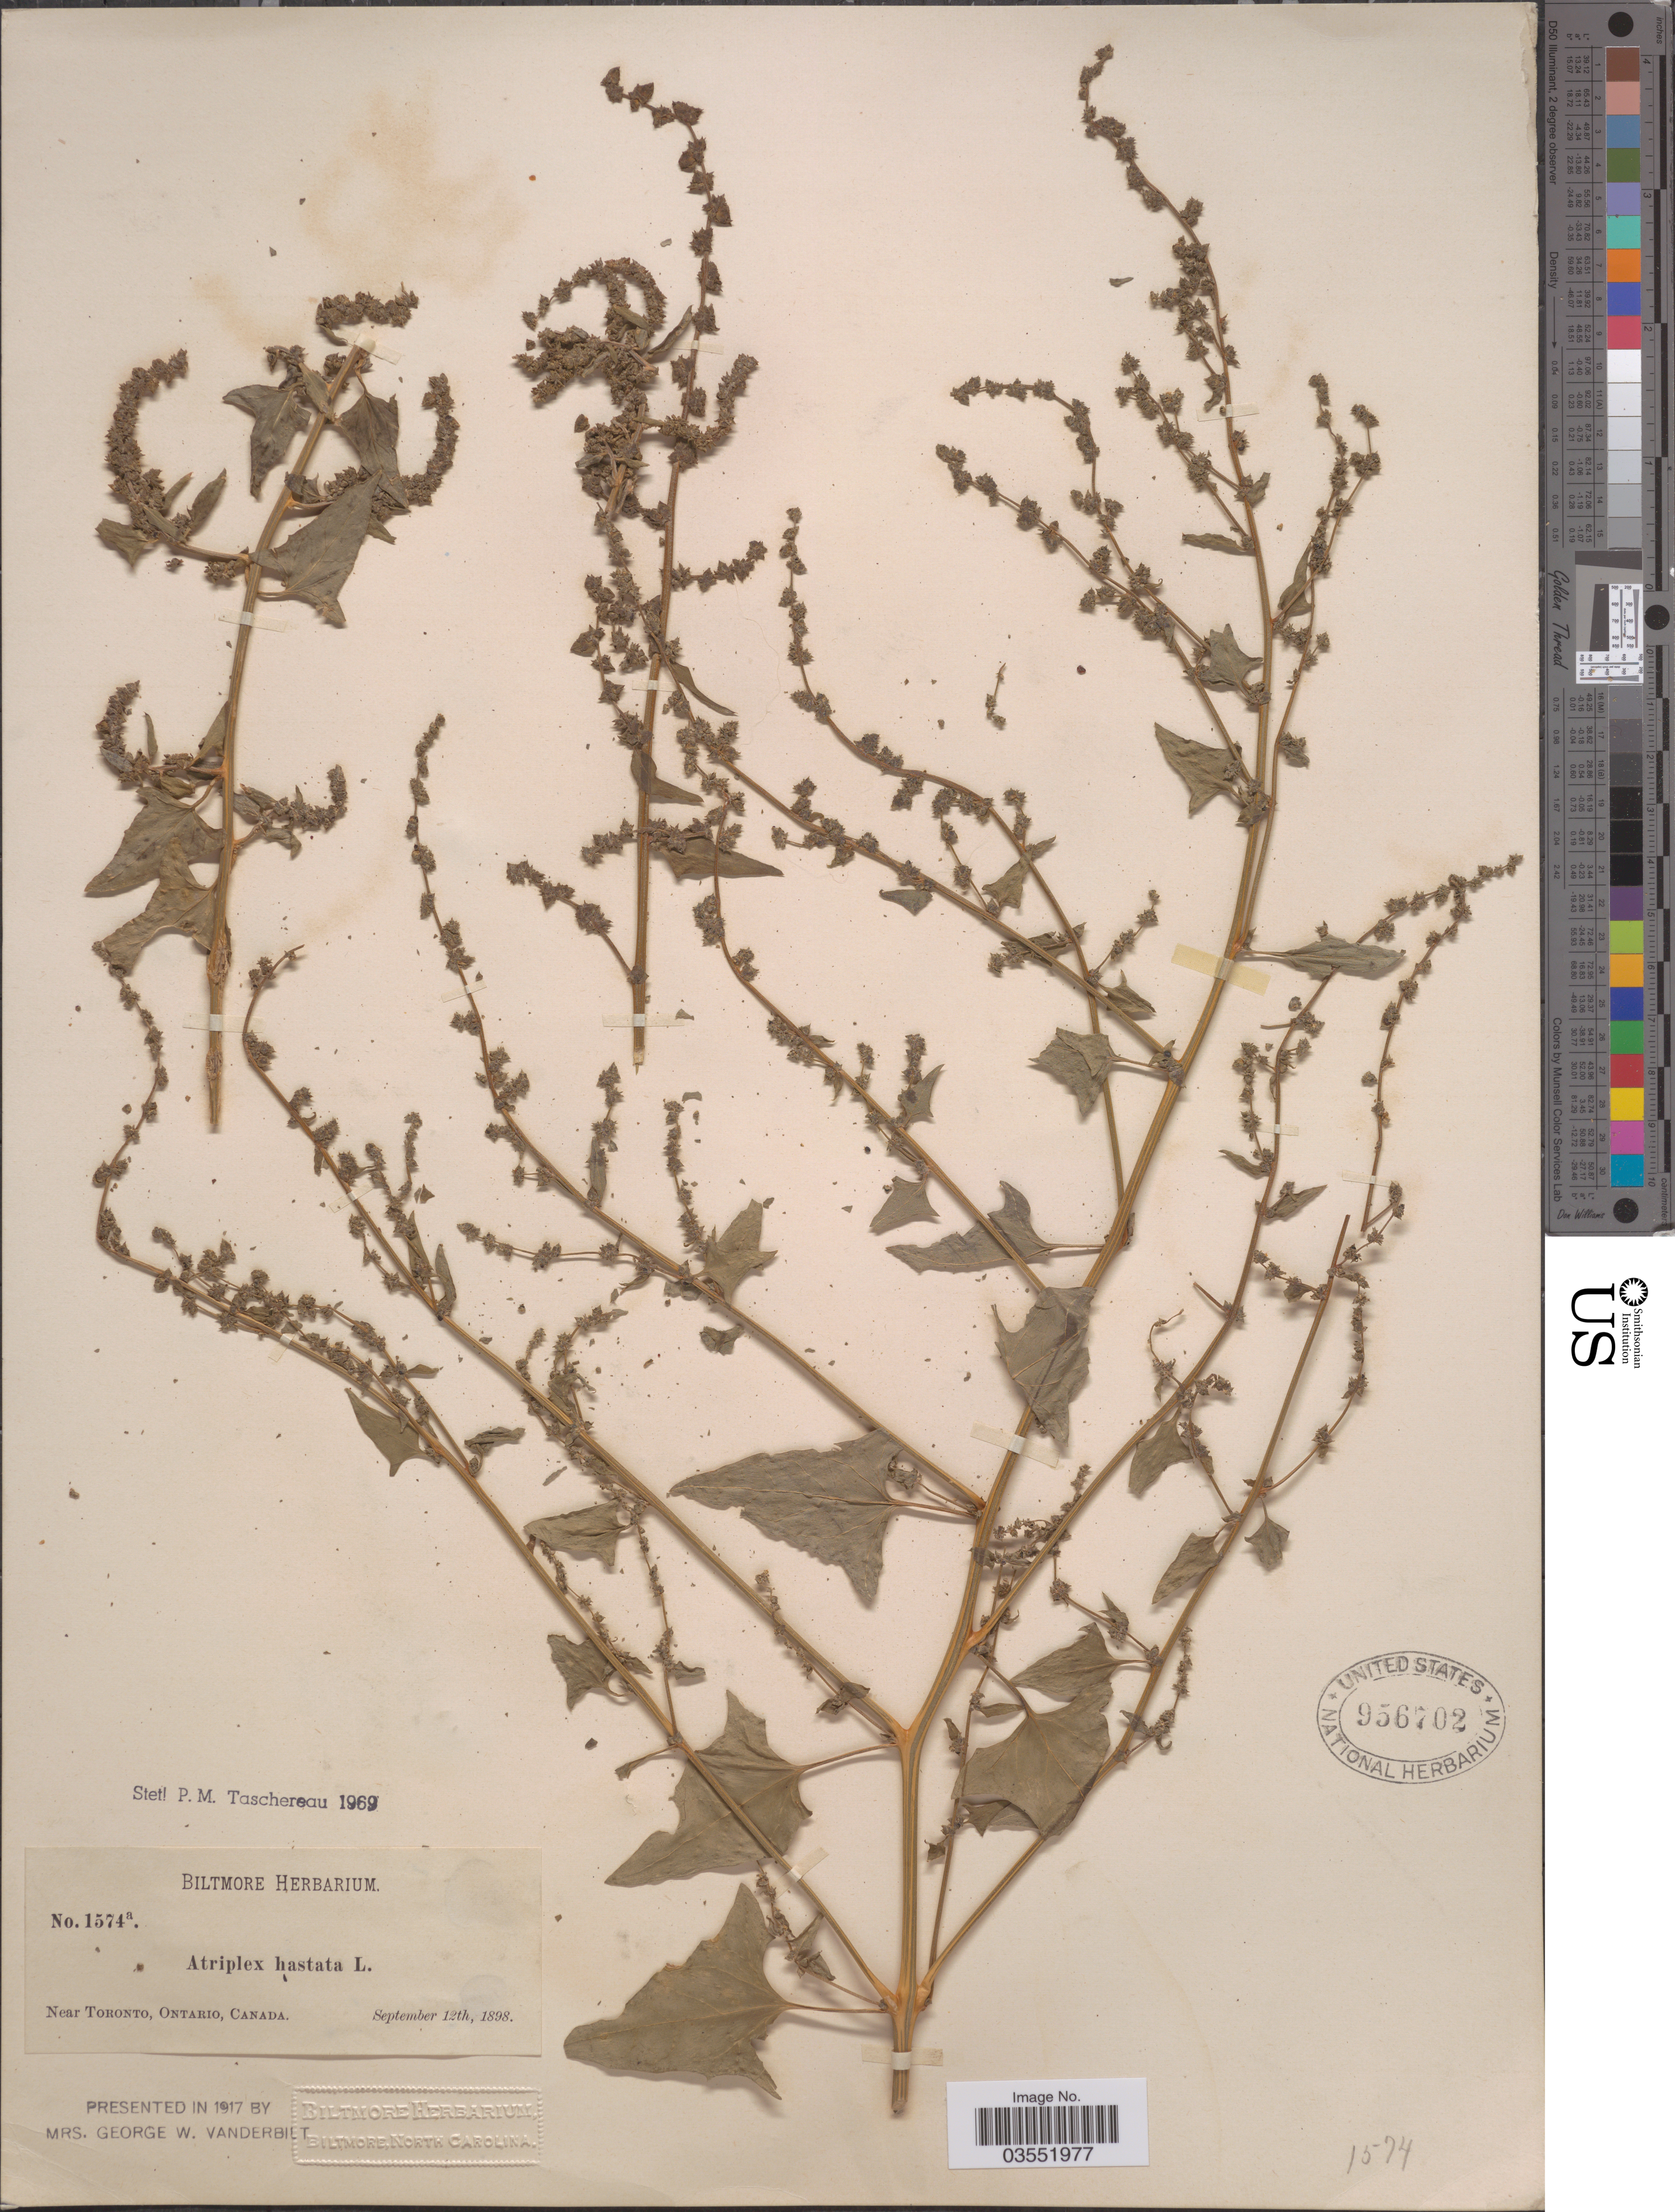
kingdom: Plantae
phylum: Tracheophyta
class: Magnoliopsida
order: Caryophyllales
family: Amaranthaceae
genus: Atriplex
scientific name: Atriplex hastata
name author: L.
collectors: ex herb. Biltmore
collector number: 1574a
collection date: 1898-09-12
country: Canada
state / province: Ontario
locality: Near Toronto.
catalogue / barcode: US 956702